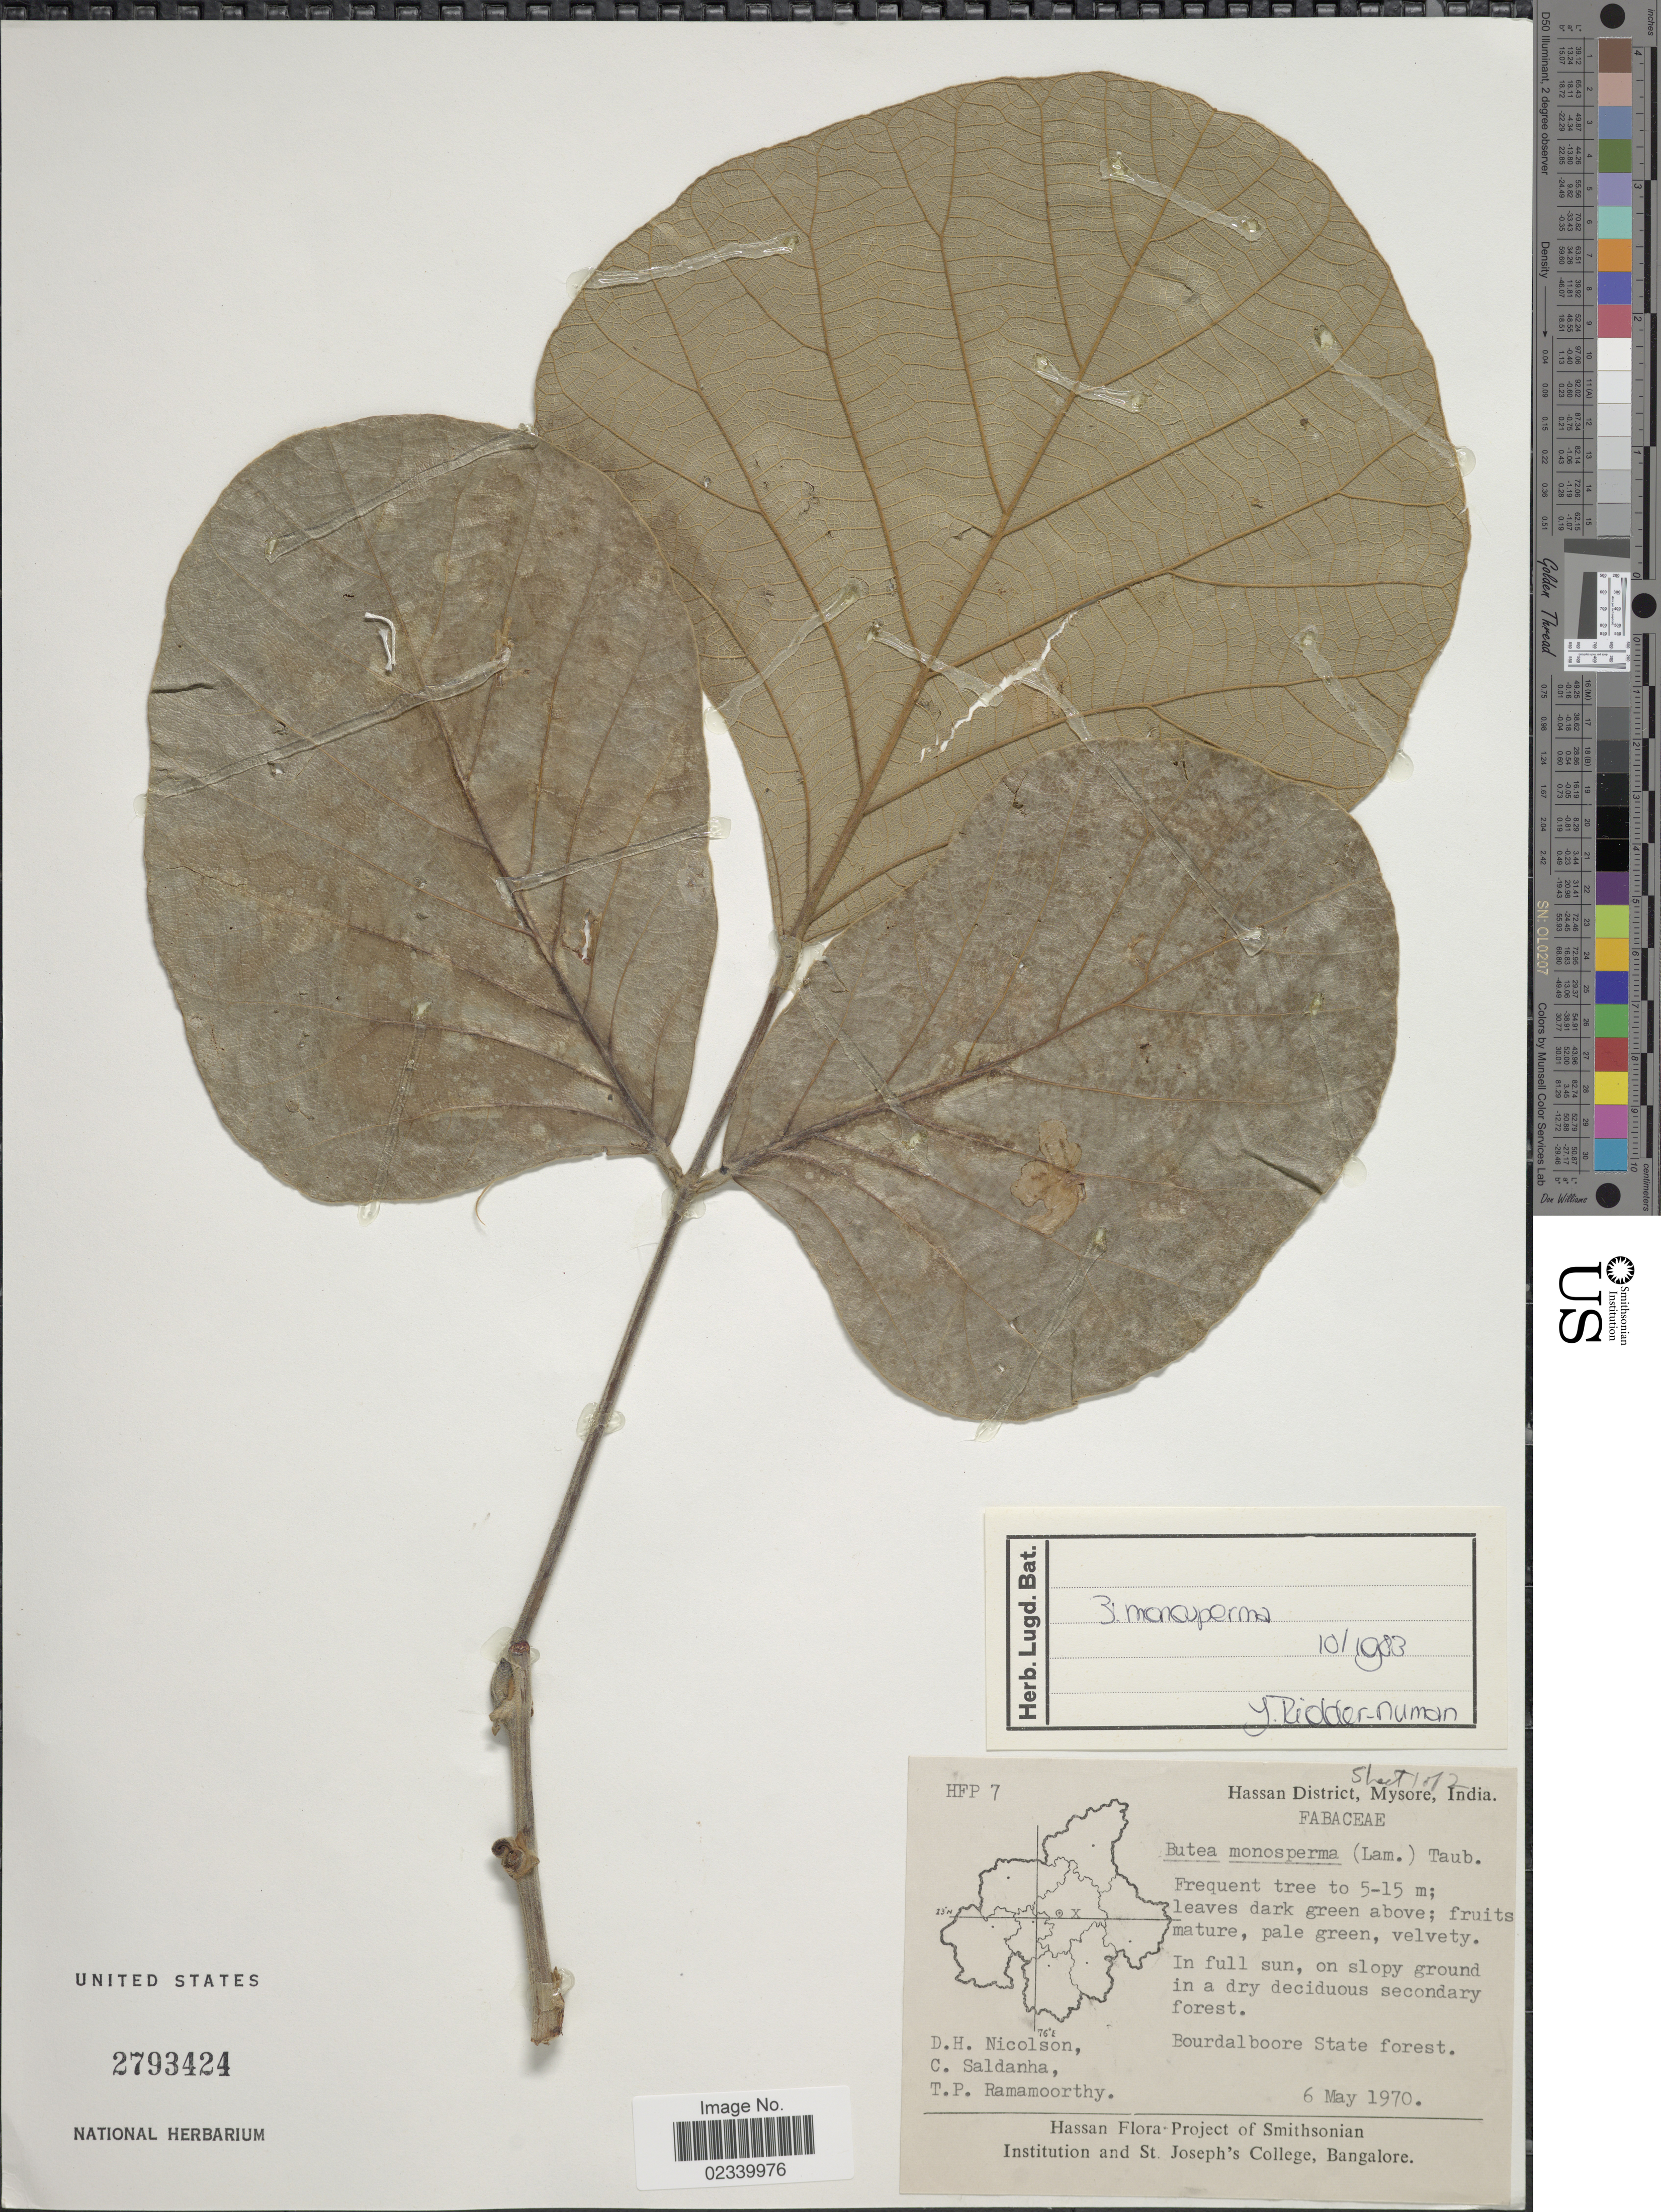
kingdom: Plantae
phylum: Tracheophyta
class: Magnoliopsida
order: Fabales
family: Fabaceae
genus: Butea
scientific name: Butea monosperma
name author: (Lam.) Taub.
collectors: D. H. Nicolson, C. Saldanha & T. P. Ramamoorthy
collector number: HFP 7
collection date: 1970-05-06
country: India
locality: Hassan District, Mysore, In full un, on slopy ground in a dry deciduous secondary forest, Bourdal boore State Forest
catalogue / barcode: US 2793424